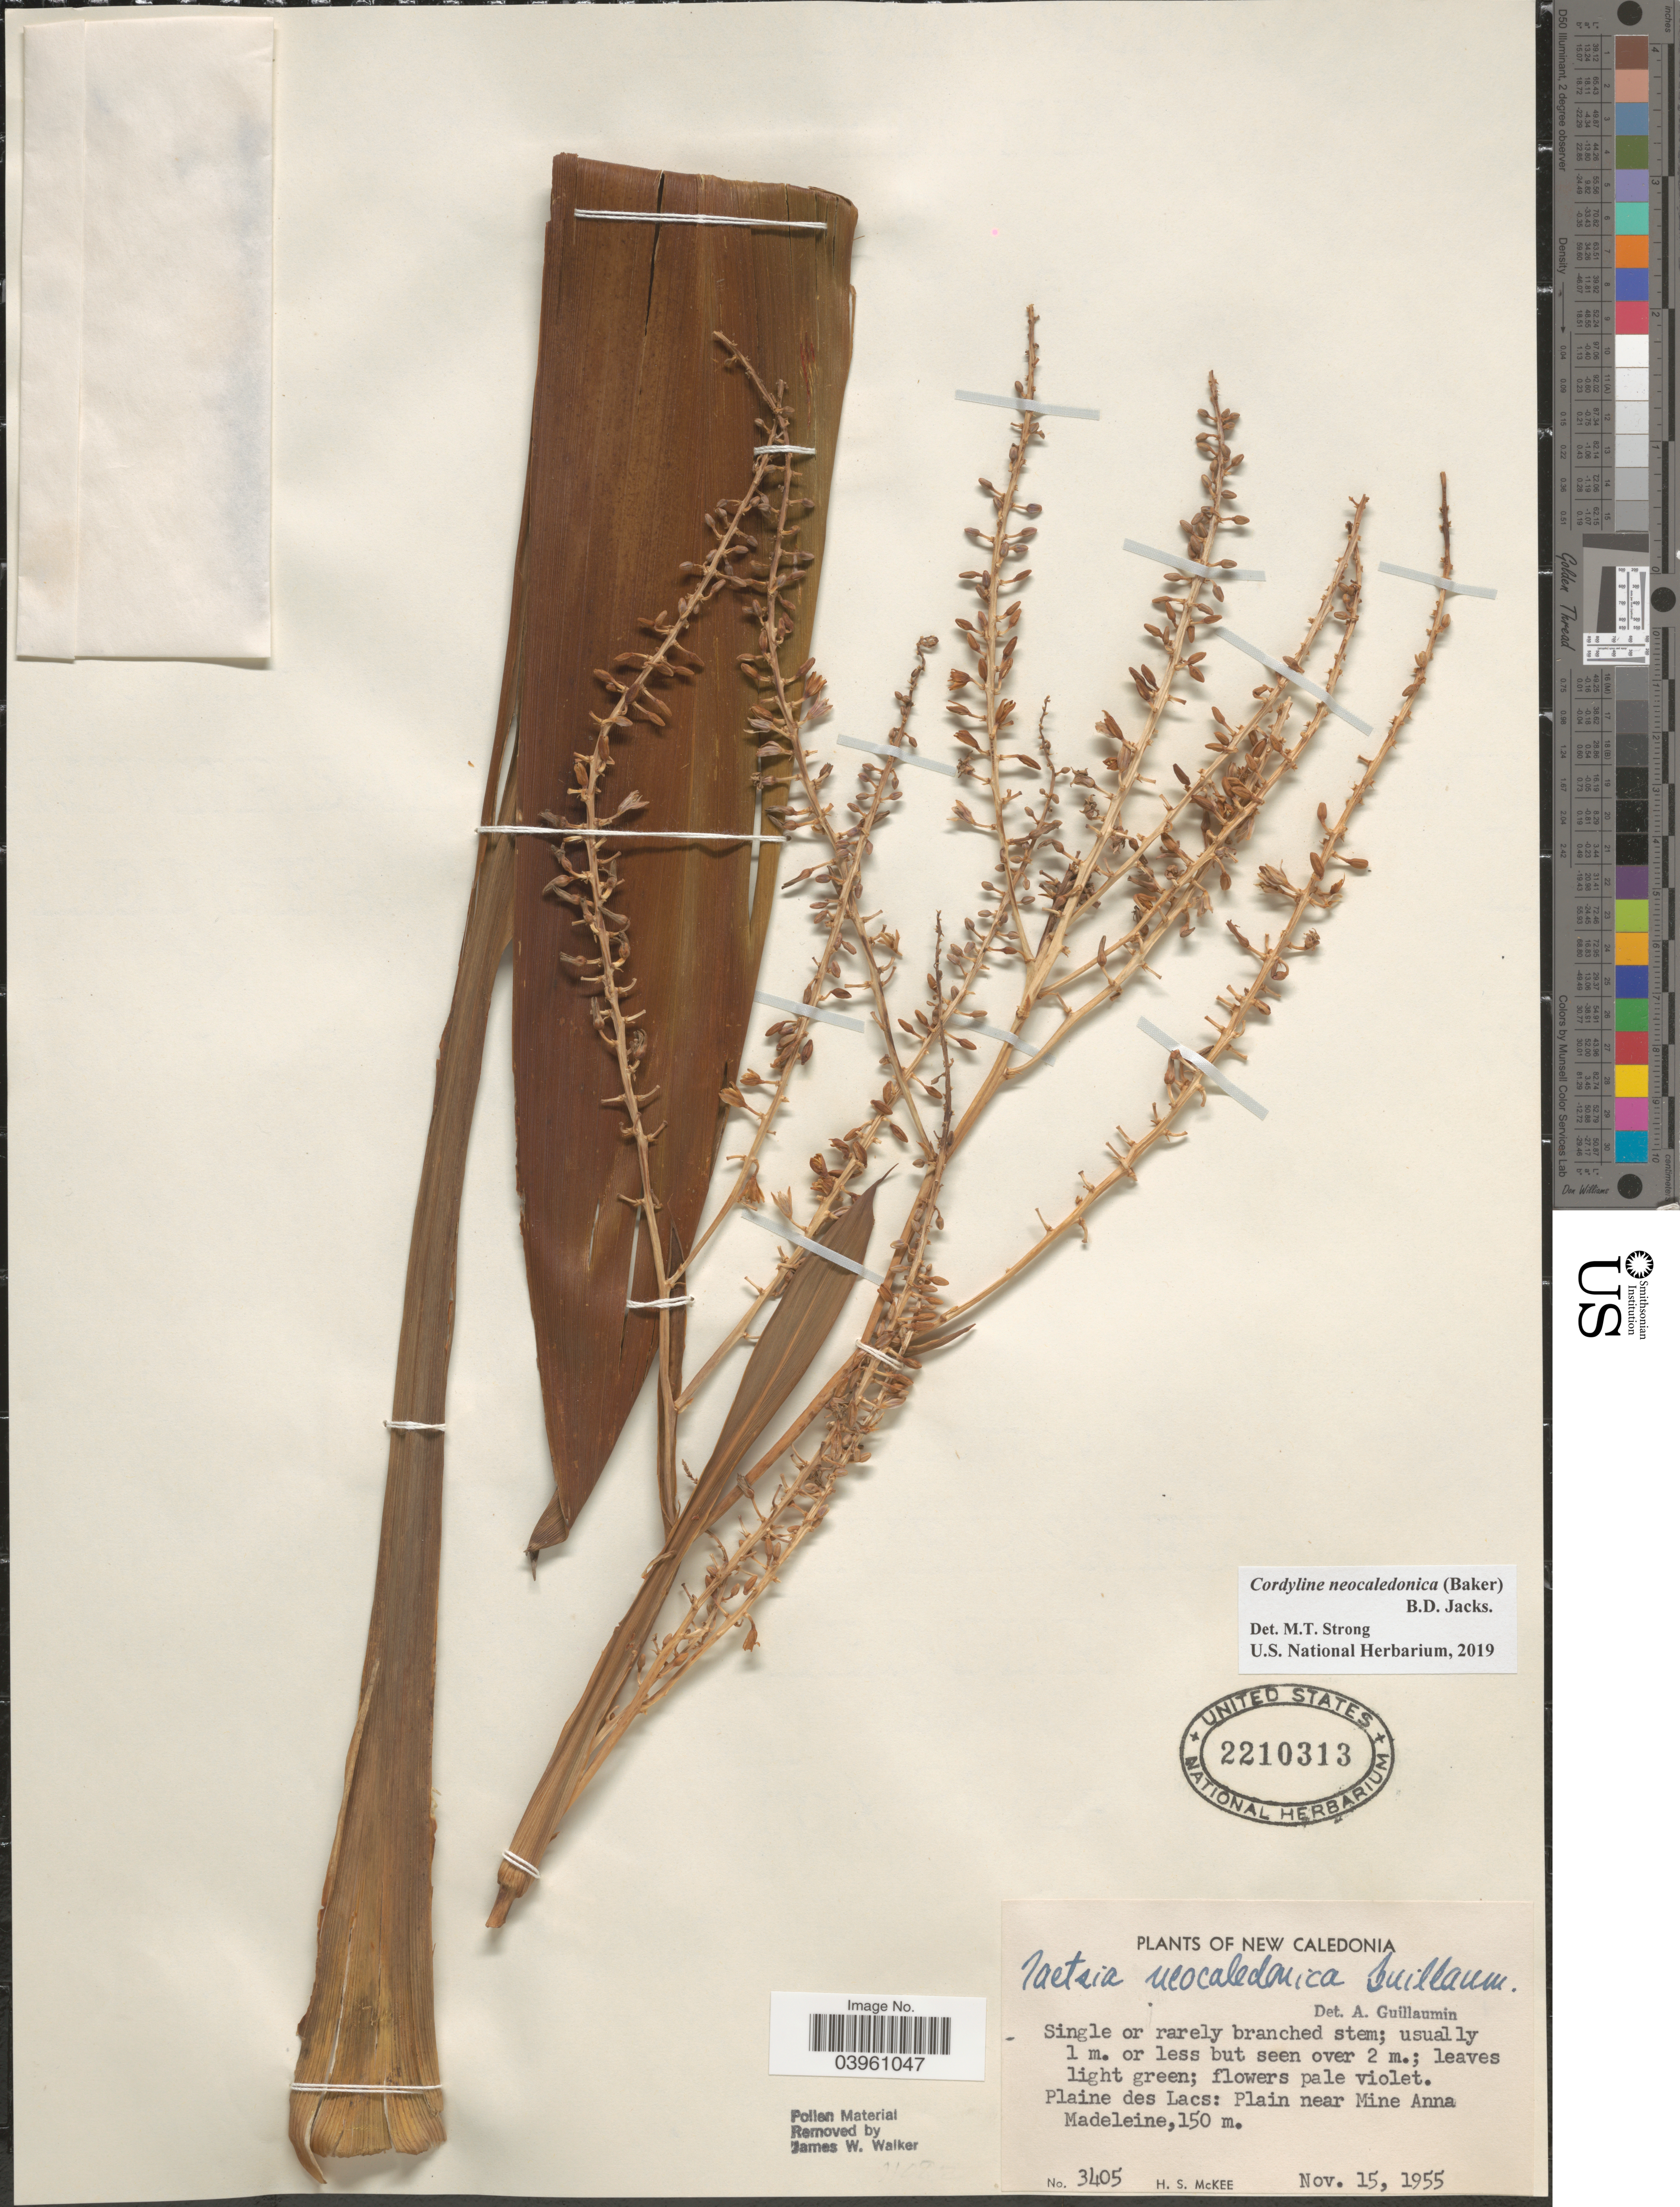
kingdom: Plantae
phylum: Tracheophyta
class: Liliopsida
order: Asparagales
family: Asparagaceae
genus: Cordyline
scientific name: Cordyline neocaledonica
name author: (Baker) B.D. Jacks.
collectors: H. S. McKee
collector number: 3405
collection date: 1955-11-15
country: New Caledonia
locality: Plaine des Lacs: Plain near Mine Anne Madeleine.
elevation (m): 150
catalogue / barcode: US 2210313